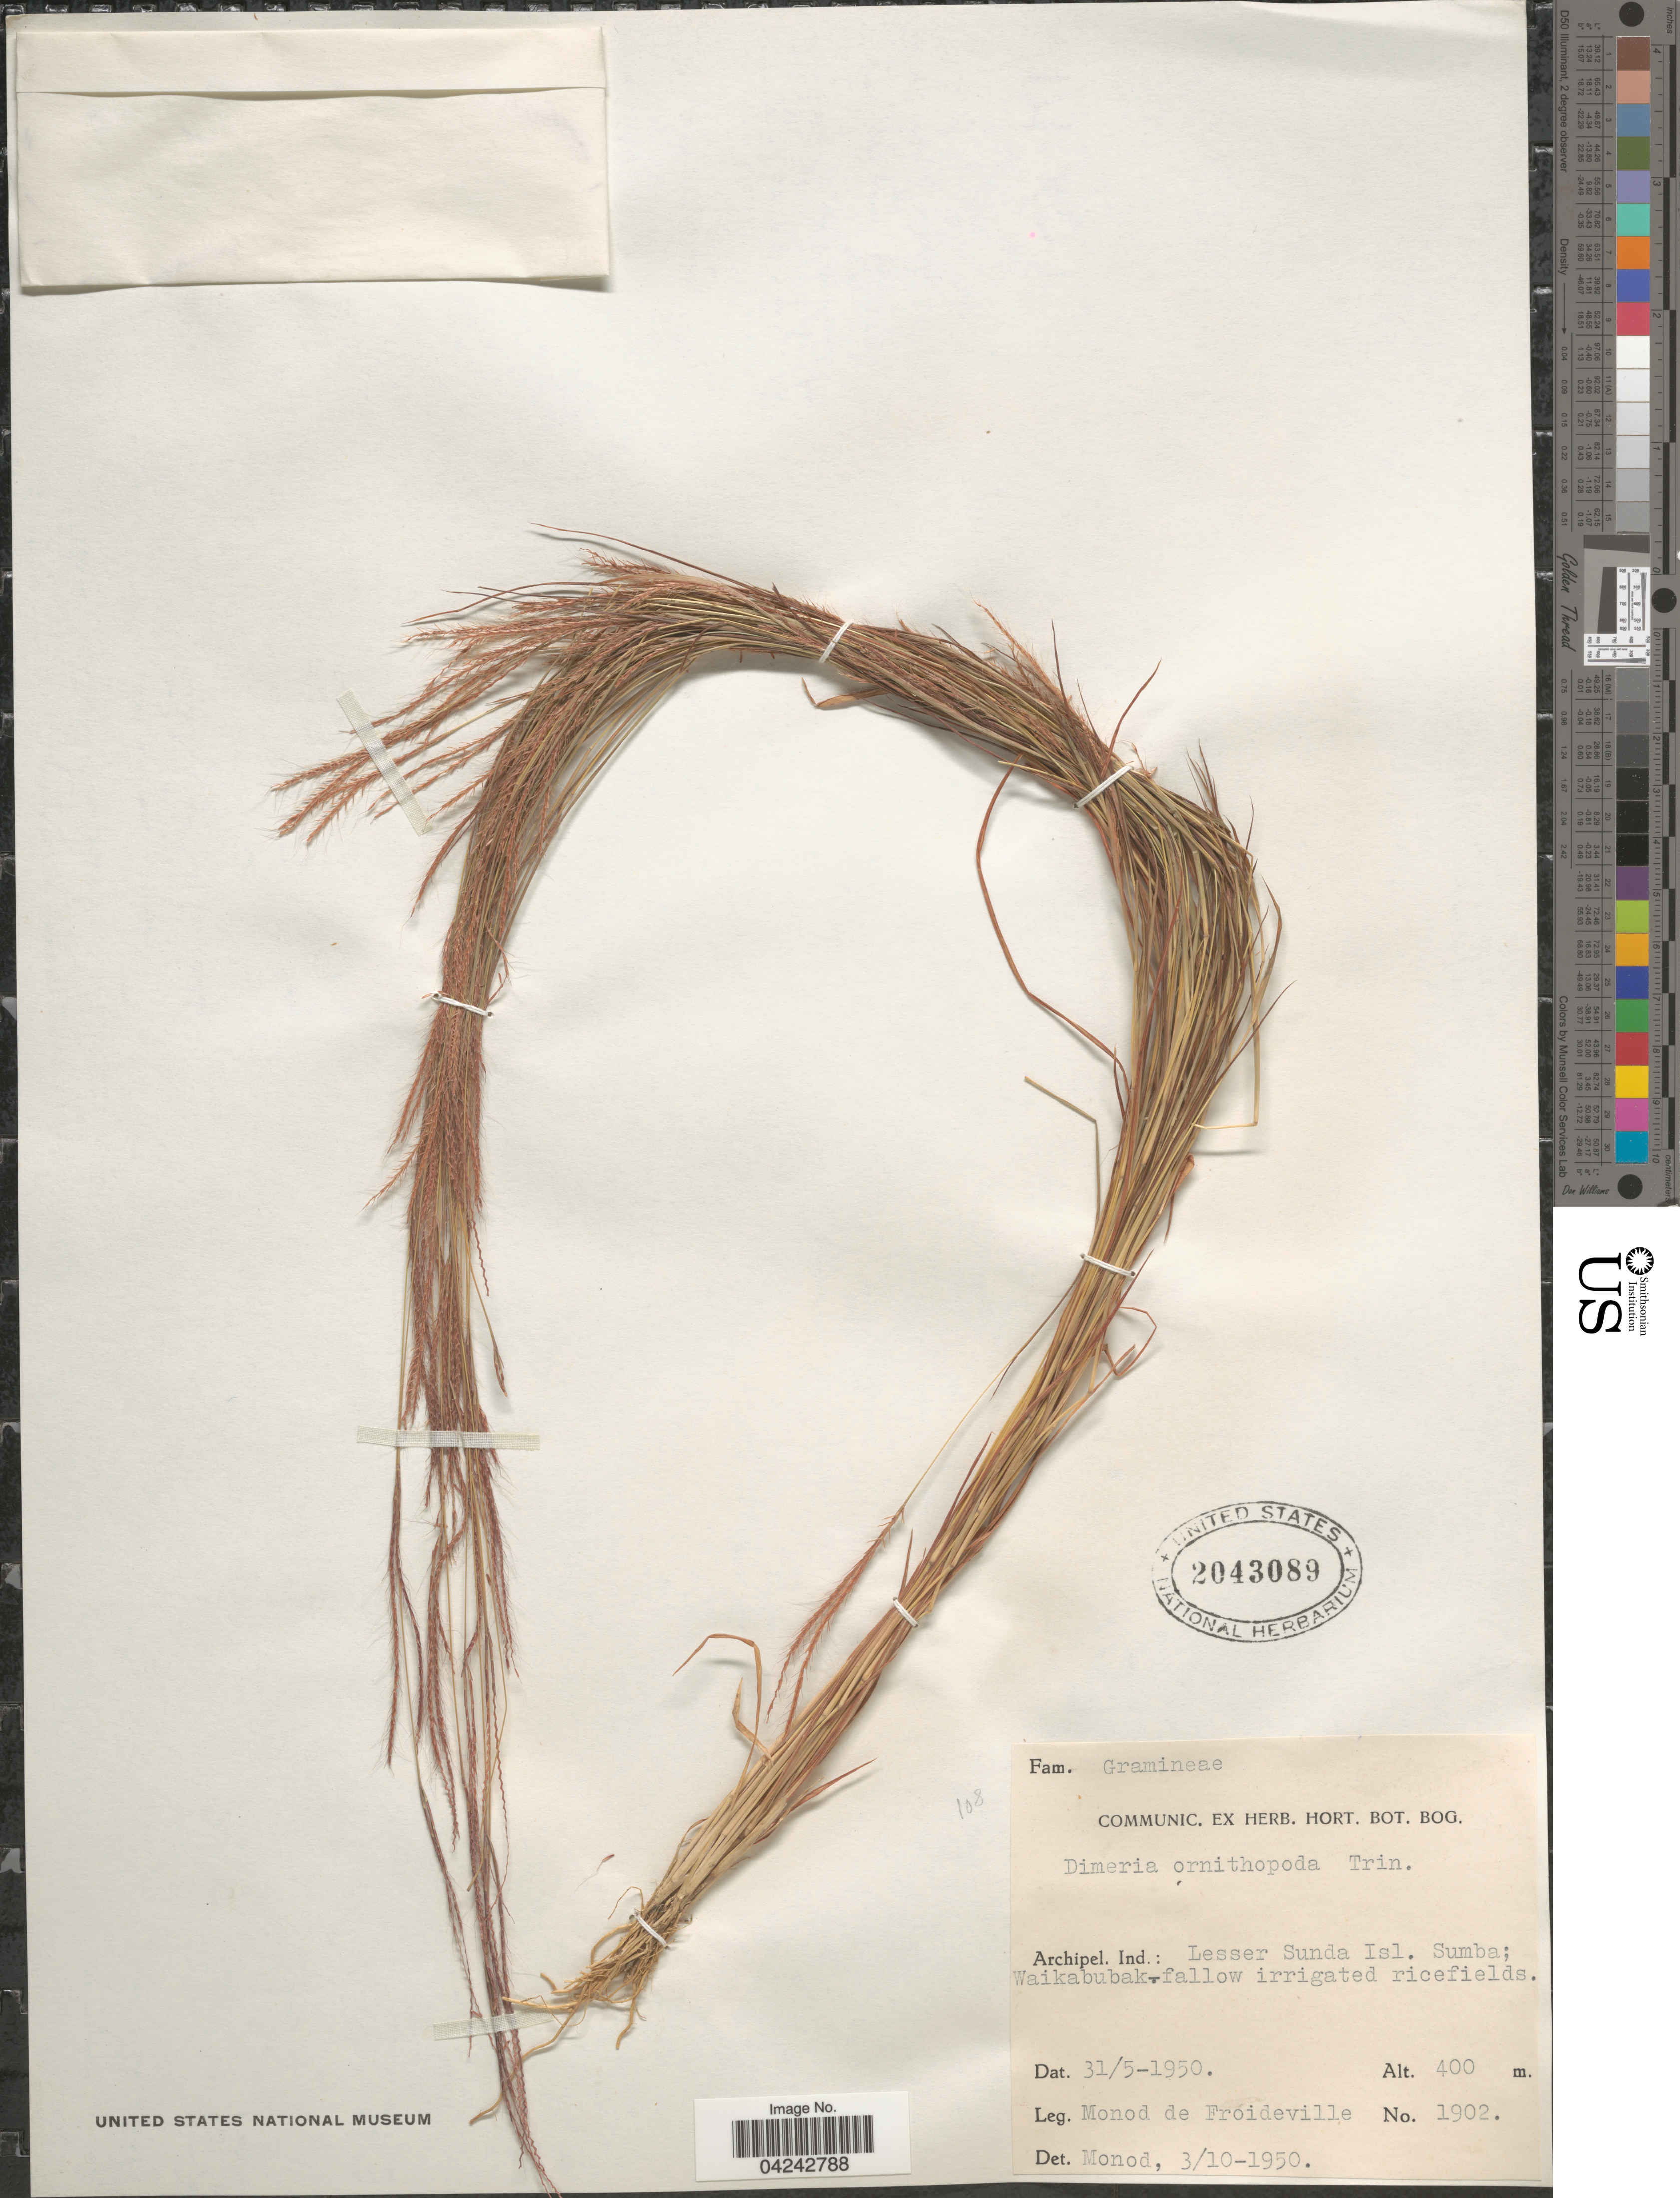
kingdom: Plantae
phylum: Tracheophyta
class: Liliopsida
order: Poales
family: Poaceae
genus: Dimeria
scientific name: Dimeria ornithopoda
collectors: C. Monod de Froideville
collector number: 1902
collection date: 1950-05-31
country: Indonesia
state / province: Nusa Tenggara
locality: Archipel. Ind.: Lesser Sunda Isl. Sumba, Waikabubak.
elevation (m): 400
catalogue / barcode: US 2043089